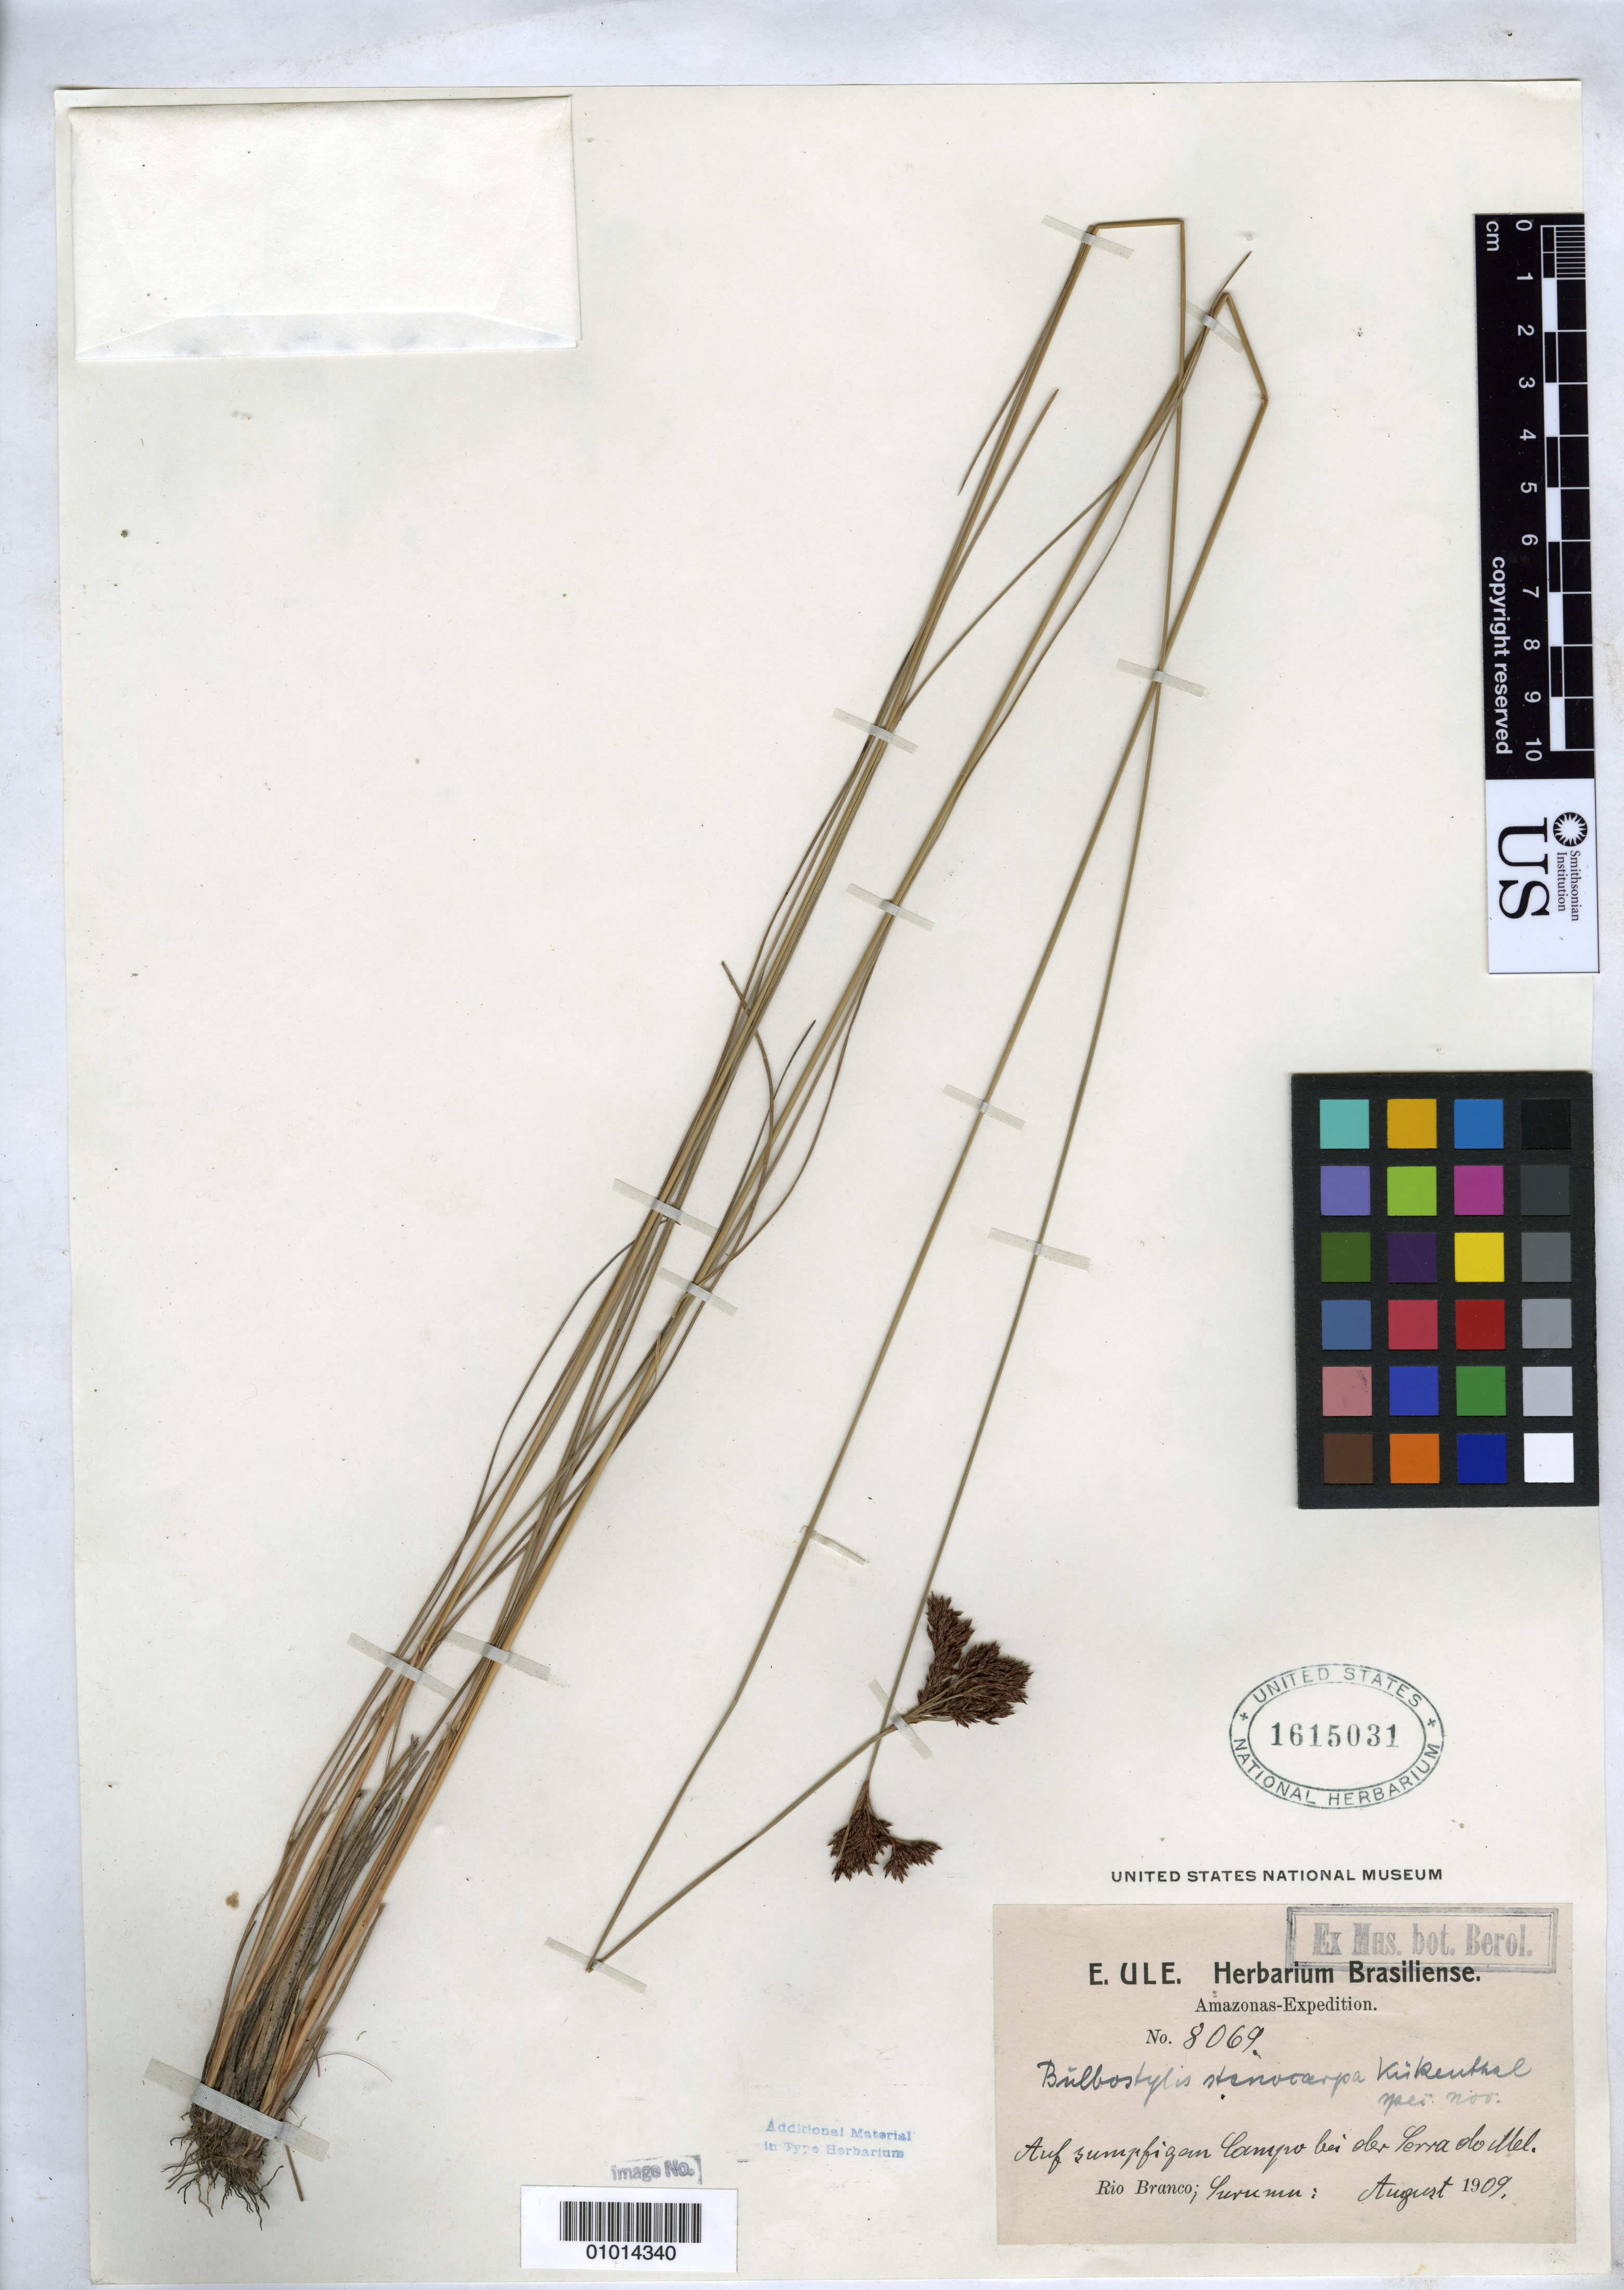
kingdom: Plantae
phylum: Tracheophyta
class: Liliopsida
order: Poales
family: Cyperaceae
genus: Bulbostylis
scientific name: Bulbostylis stenocarpa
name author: Kük.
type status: Isotype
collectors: E. H. Ule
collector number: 8069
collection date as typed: Aug 1909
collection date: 1909-08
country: Brazil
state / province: Amazonas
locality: Serra do Mel, Rio Branco, Surumu.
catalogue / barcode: US 1615031